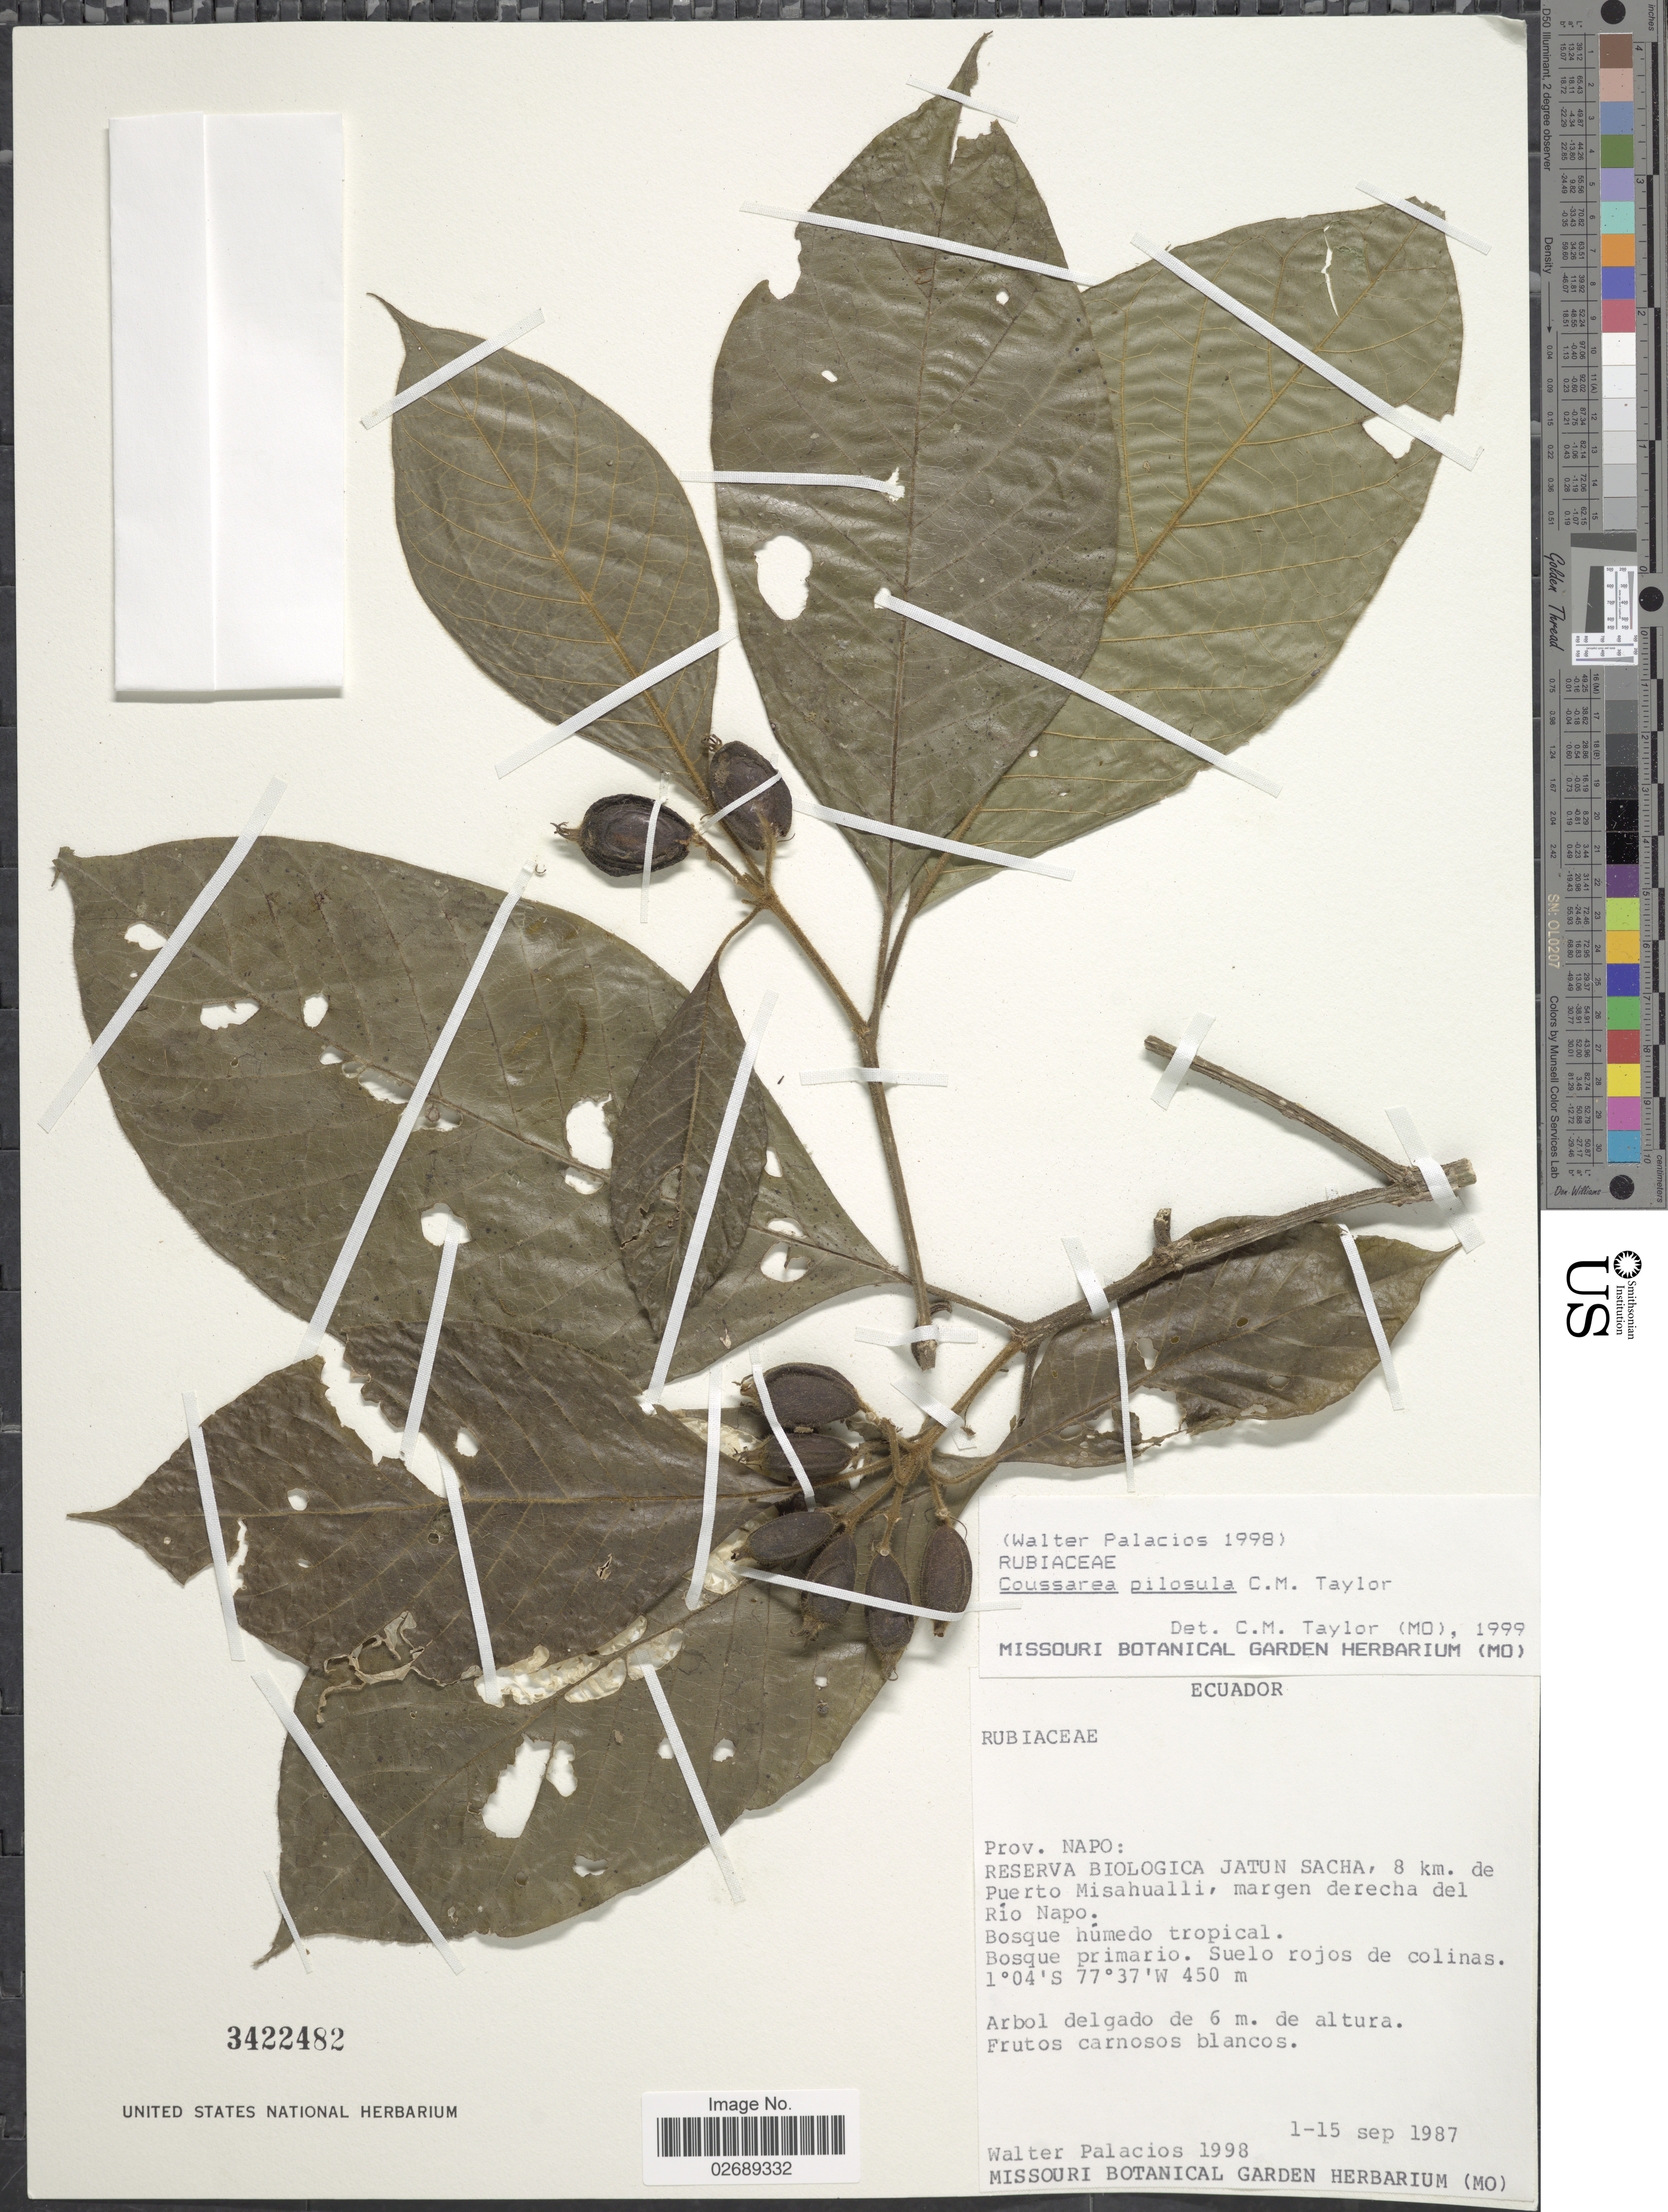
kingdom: Plantae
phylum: Tracheophyta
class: Magnoliopsida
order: Gentianales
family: Rubiaceae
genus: Coussarea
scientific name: Coussarea pilosula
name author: C.M. Taylor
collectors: W. Palacios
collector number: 1998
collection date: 1987-09-01/1987-09-15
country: Ecuador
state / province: Napo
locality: Reserva Biologica Jatun Sacha, 8 km. de Puerto Misahualli, margen derecha del Rio Napo. Bosque humedo tropical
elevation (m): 450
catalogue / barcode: US 3422482